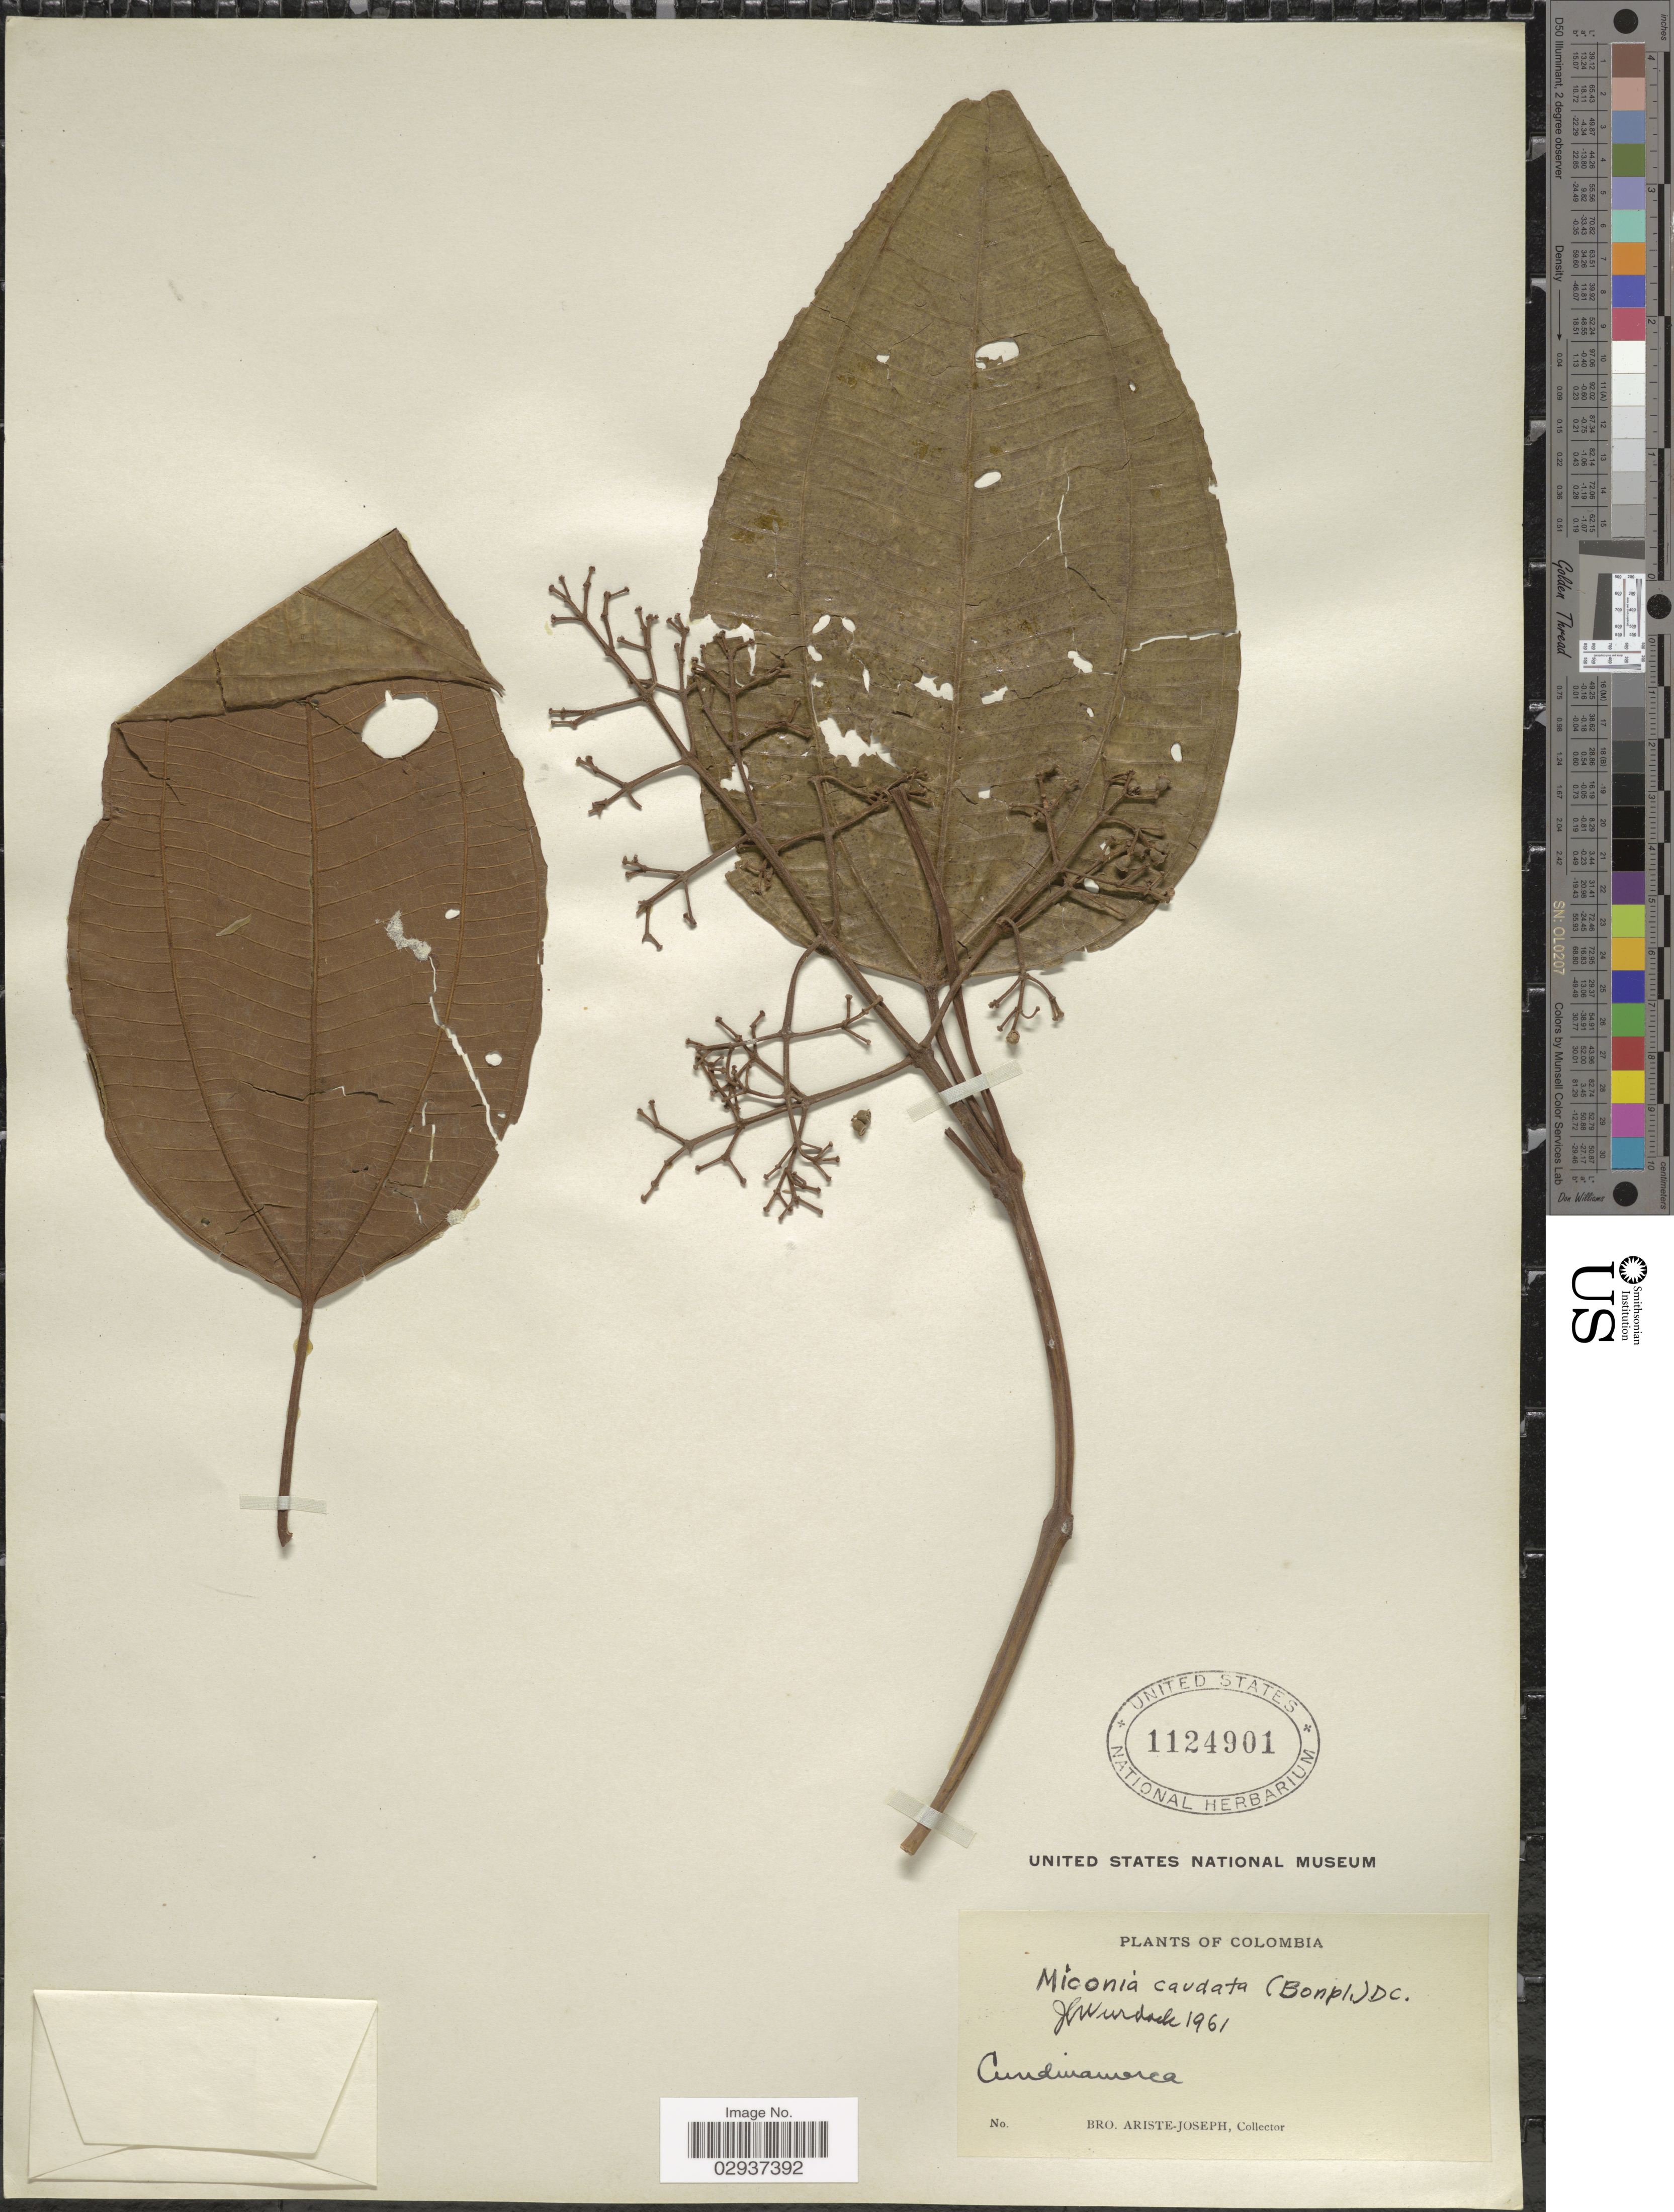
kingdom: Plantae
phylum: Tracheophyta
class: Magnoliopsida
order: Myrtales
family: Melastomataceae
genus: Miconia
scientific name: Miconia caudata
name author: (Bonpl.) DC.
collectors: Bro. Ariste-Joseph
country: Colombia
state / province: Cundinamarca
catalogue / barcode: US 1124901